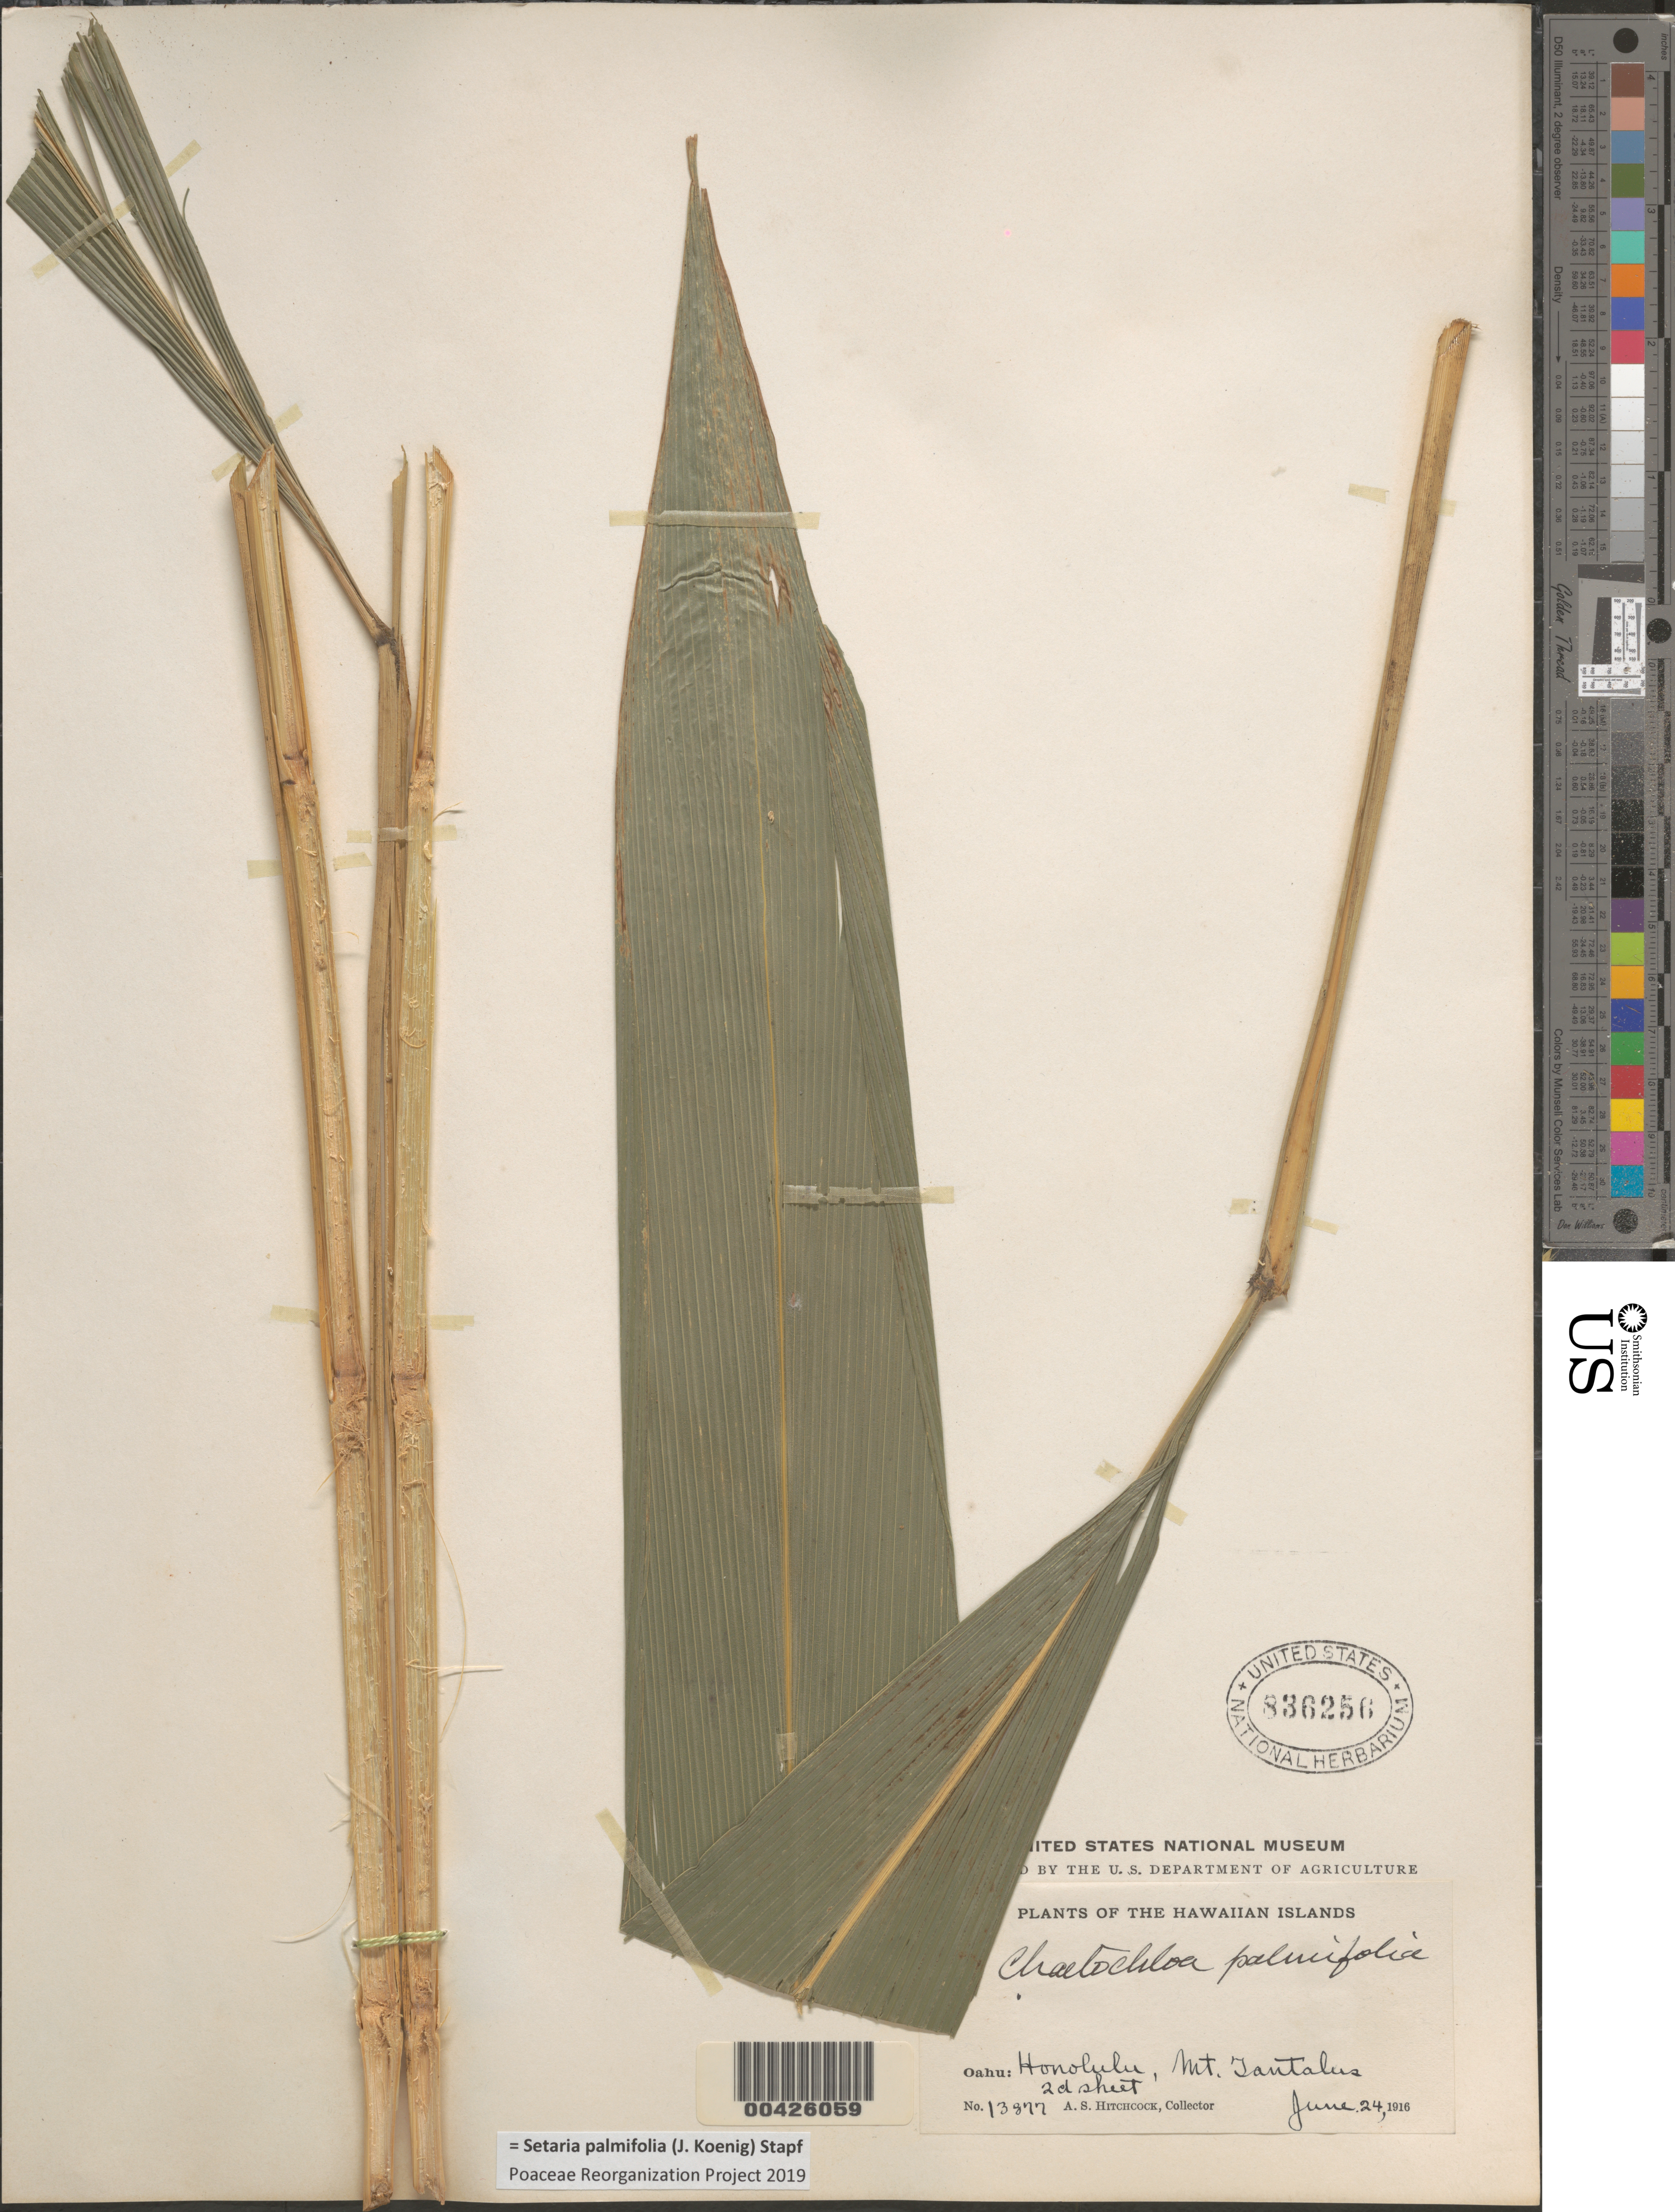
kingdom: Plantae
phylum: Tracheophyta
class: Liliopsida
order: Poales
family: Poaceae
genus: Setaria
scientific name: Setaria palmifolia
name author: (J. Koenig) Stapf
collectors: A. S. Hitchcock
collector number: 13877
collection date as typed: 24 Jun 1916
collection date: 1916-06-24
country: United States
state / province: Hawaii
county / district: Honolulu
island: Oahu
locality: Honolulu, Mount Tantalus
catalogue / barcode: US 836256